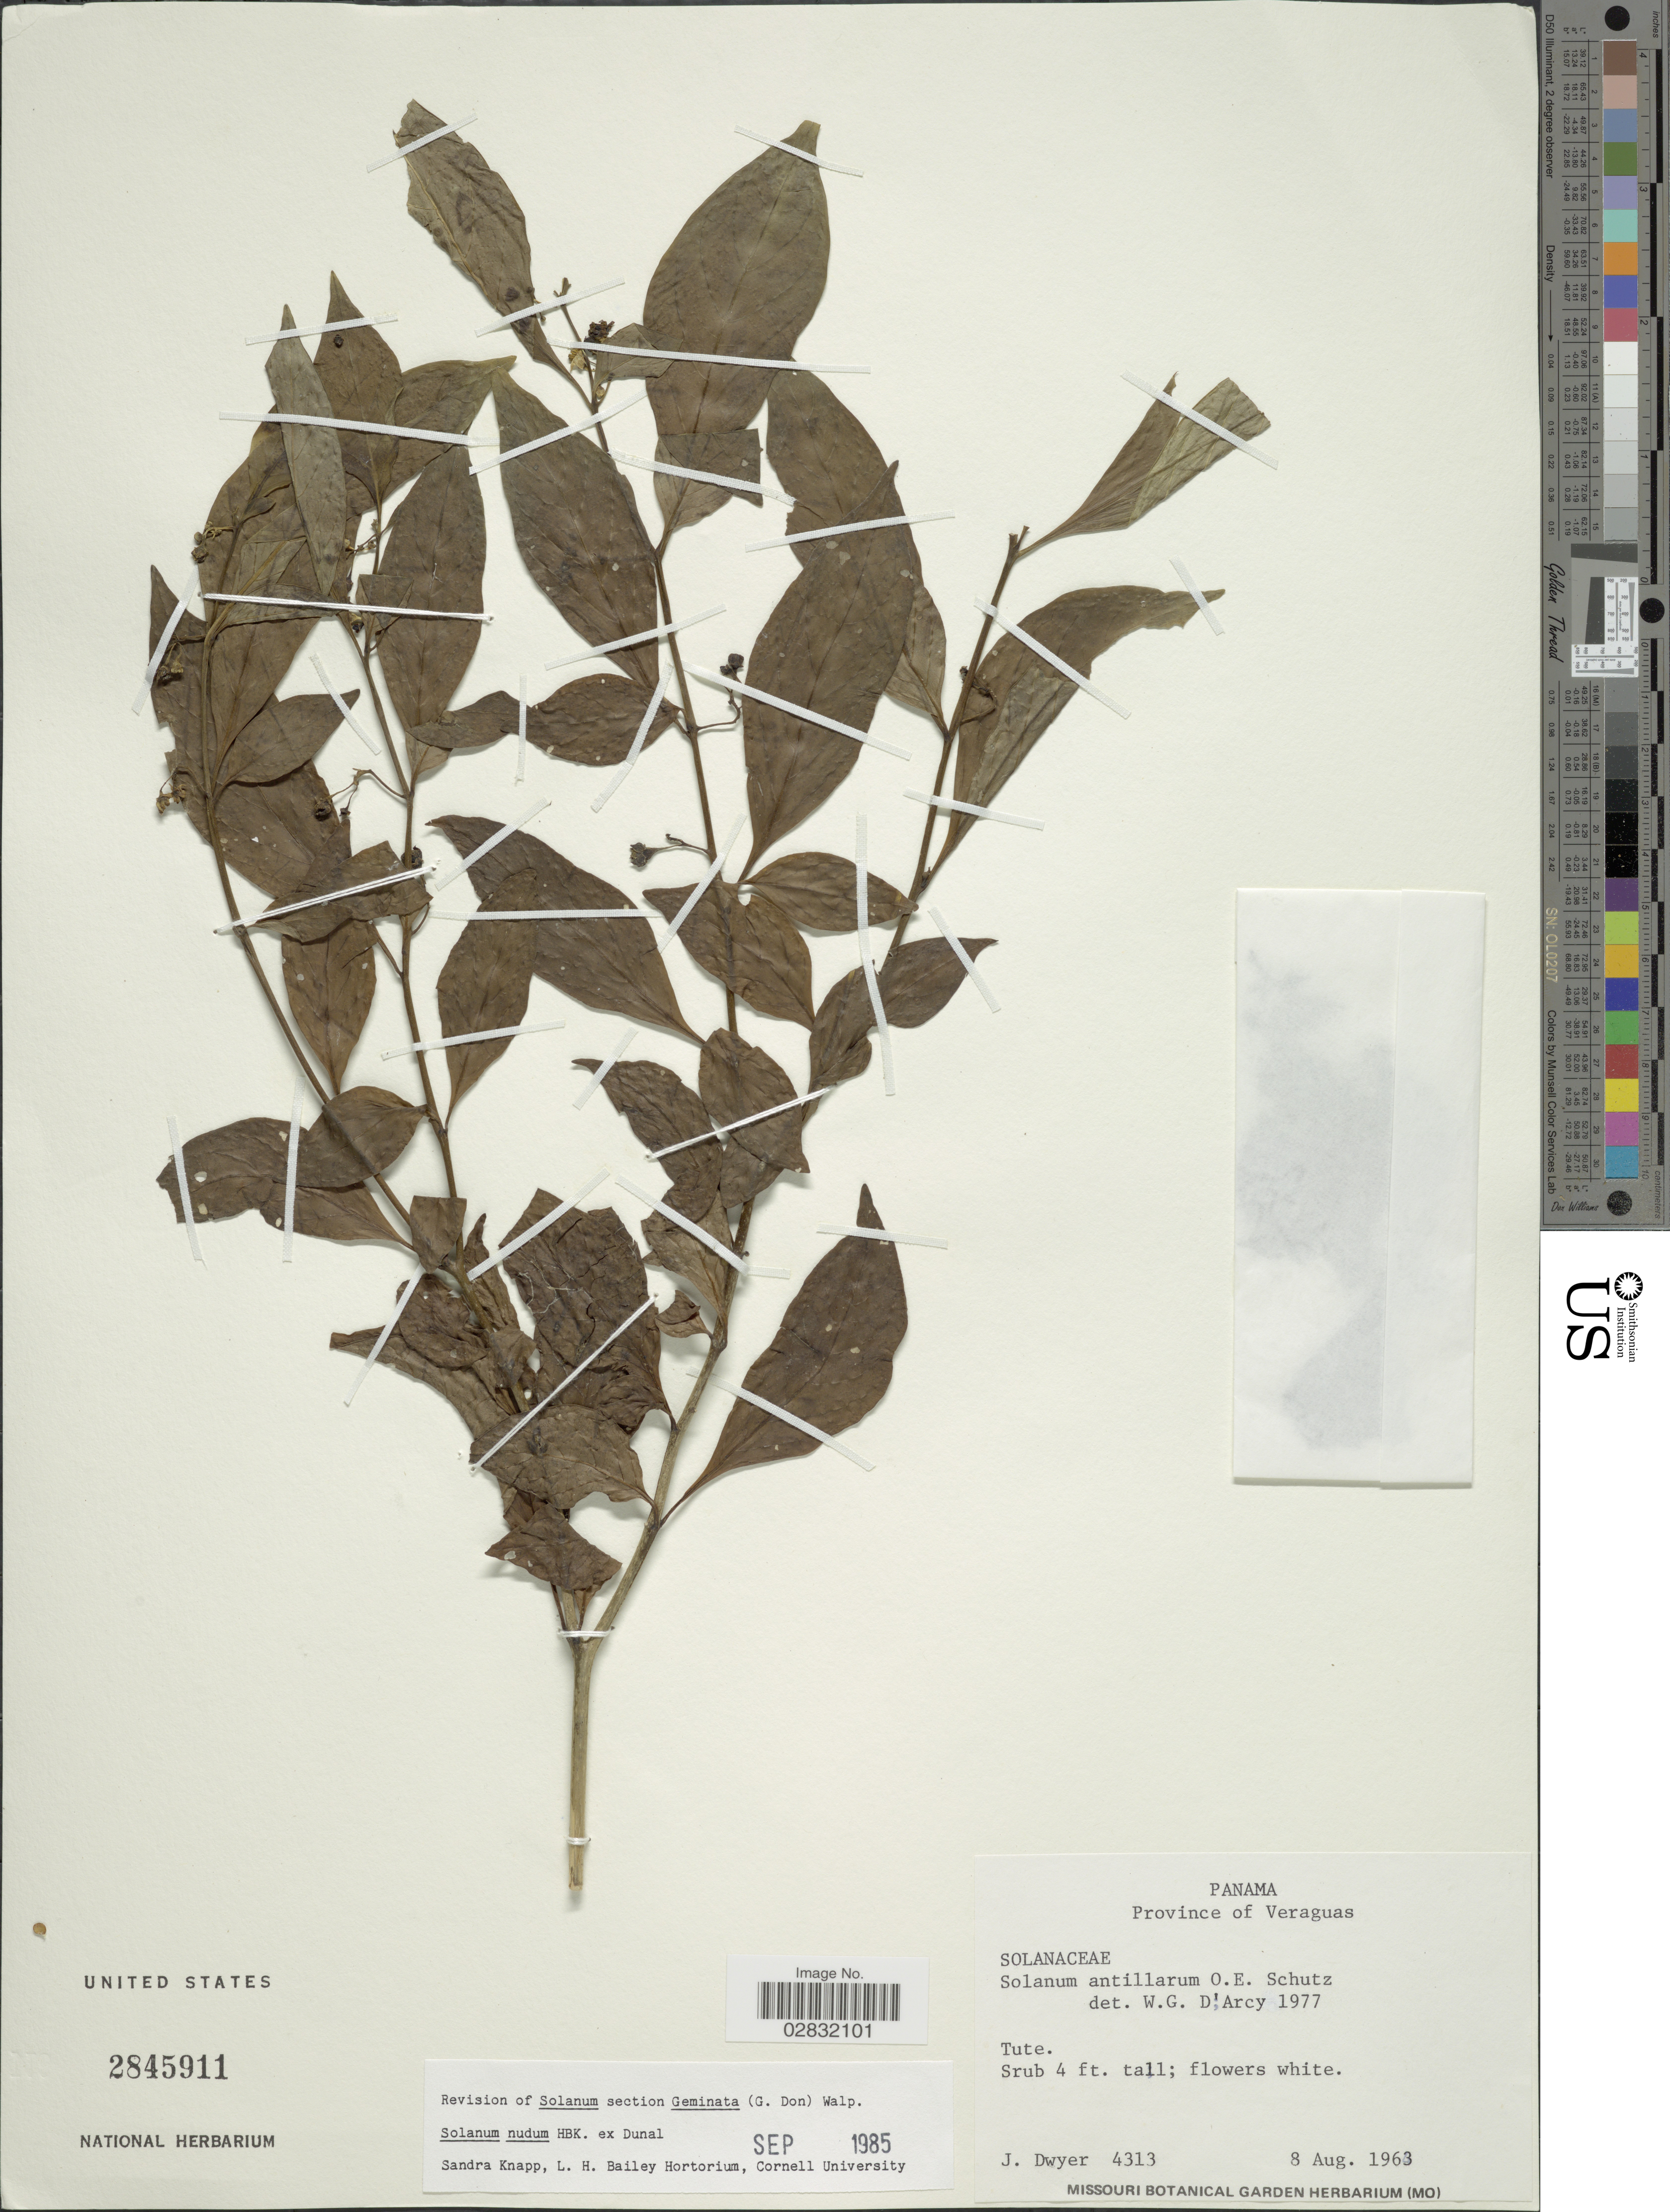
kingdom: Plantae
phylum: Tracheophyta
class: Magnoliopsida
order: Solanales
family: Solanaceae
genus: Solanum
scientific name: Solanum nudum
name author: Humb. & Bonpl. ex Dunal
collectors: J. Dwyer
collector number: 4313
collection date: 1963-08-08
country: Panama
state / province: Veraguas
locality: Province of Veraguas, Tute.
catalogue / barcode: US 2845911